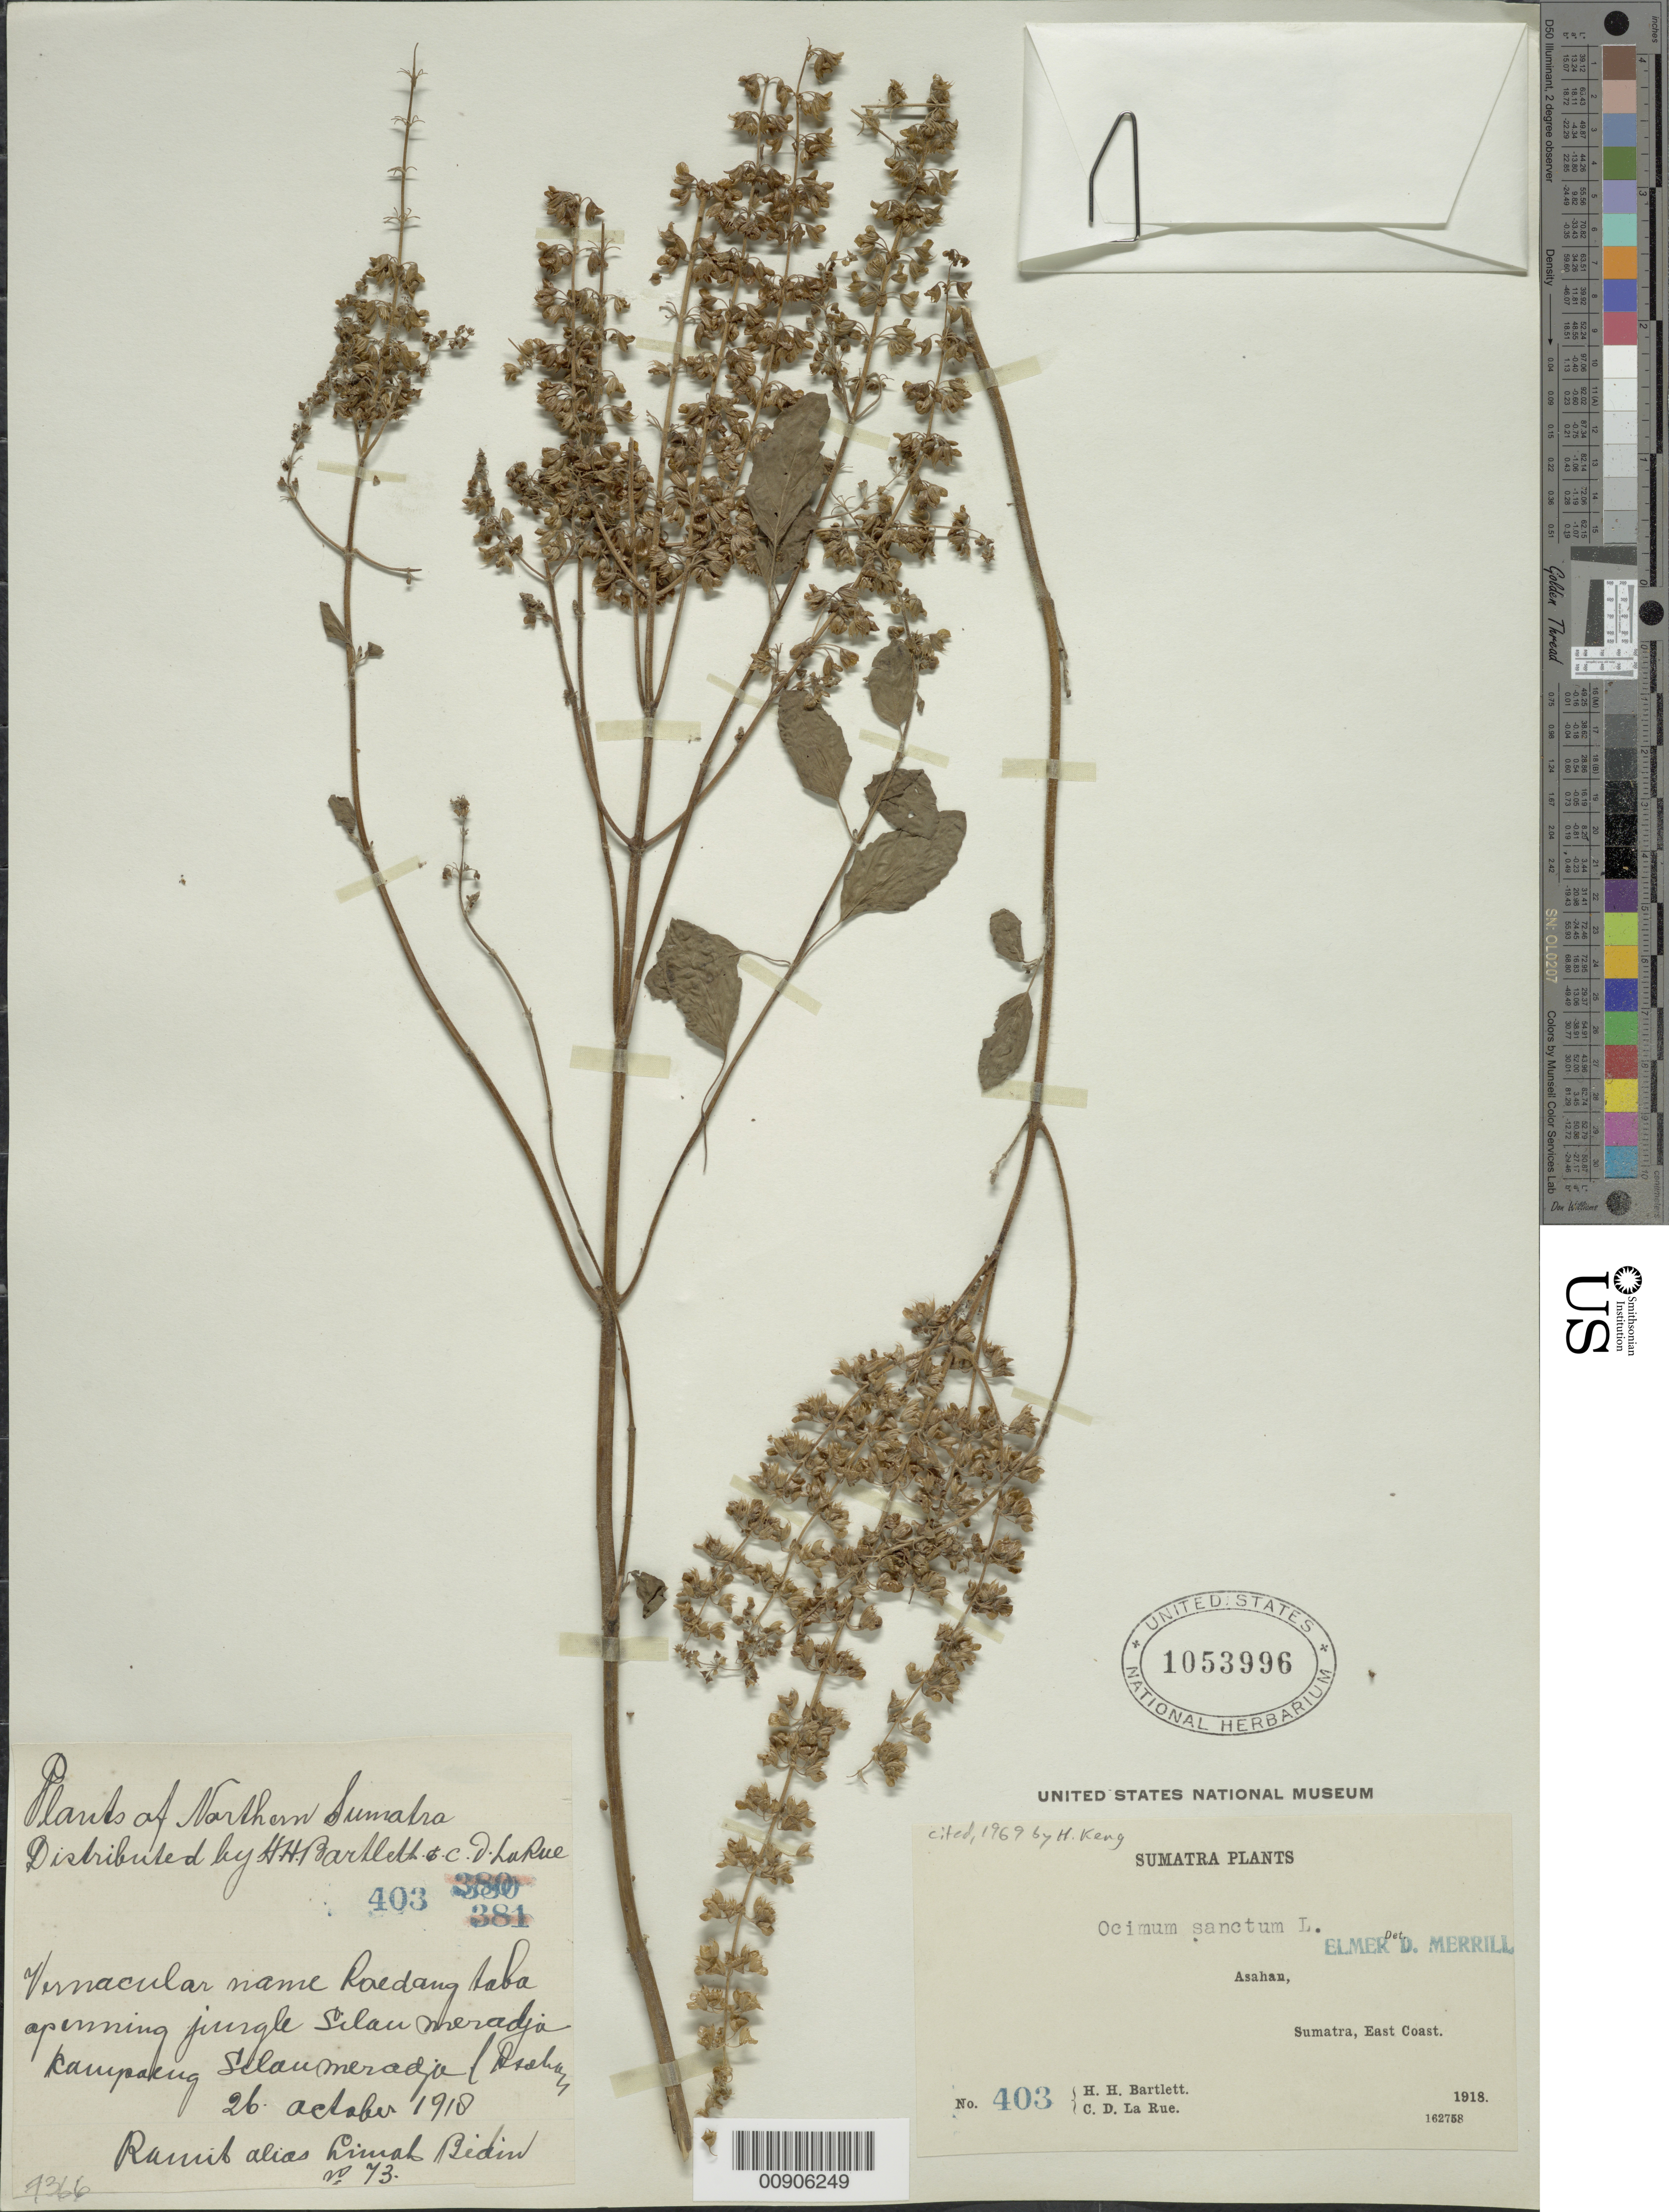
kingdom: Plantae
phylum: Tracheophyta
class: Magnoliopsida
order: Lamiales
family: Lamiaceae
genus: Ocimum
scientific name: Ocimum tenuiflorum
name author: L.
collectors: H. H. Bartlett & C. La Rue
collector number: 403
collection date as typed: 1918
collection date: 1918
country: Indonesia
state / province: Sumatra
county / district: Aceh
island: Sumatra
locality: Asahan, east coast of Sumatra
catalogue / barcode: US 1053996